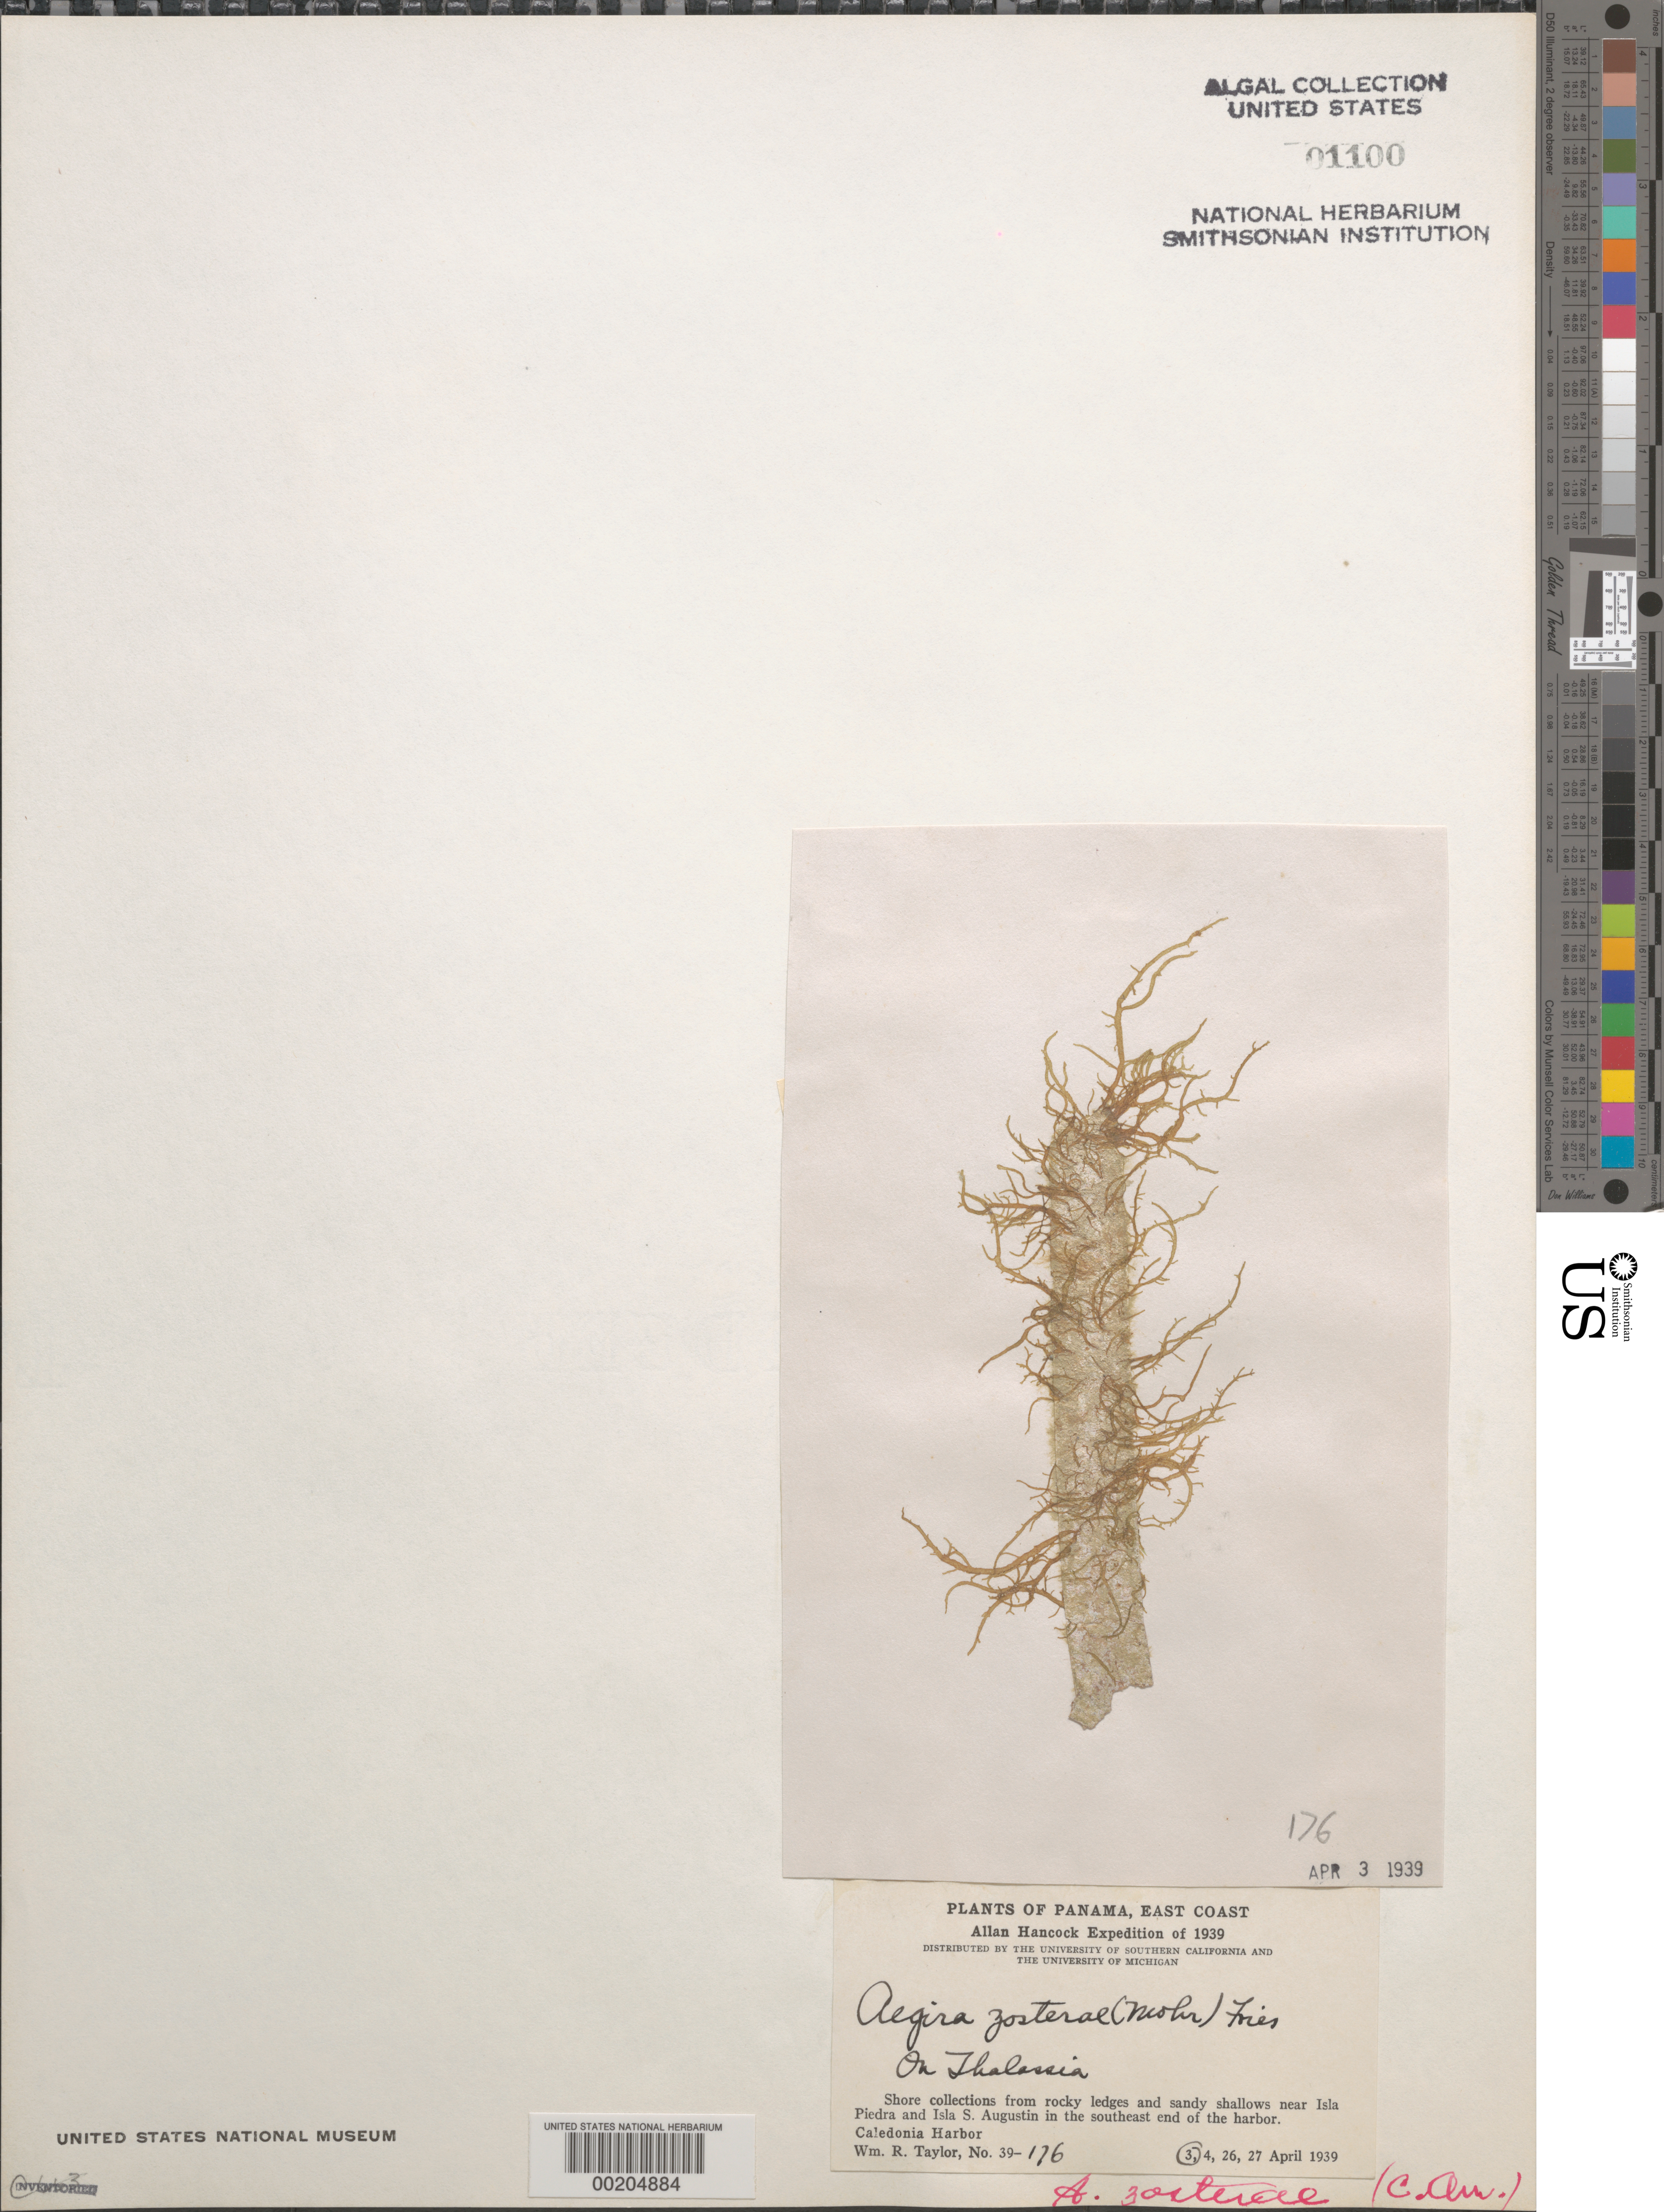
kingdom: Chromista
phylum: Ochrophyta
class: Phaeophyceae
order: Ectocarpales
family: Chordariaceae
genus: Cladosiphon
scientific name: Cladosiphon zosterae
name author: (J. Agardh) Kylin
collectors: W. R. Taylor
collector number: WRT 39-176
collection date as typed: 03 Apr 1939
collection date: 1939-04-03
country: Panama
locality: Southeast Caledonia Harbor, near Isla Piedra and Isla San Augustin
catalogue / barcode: US 1100